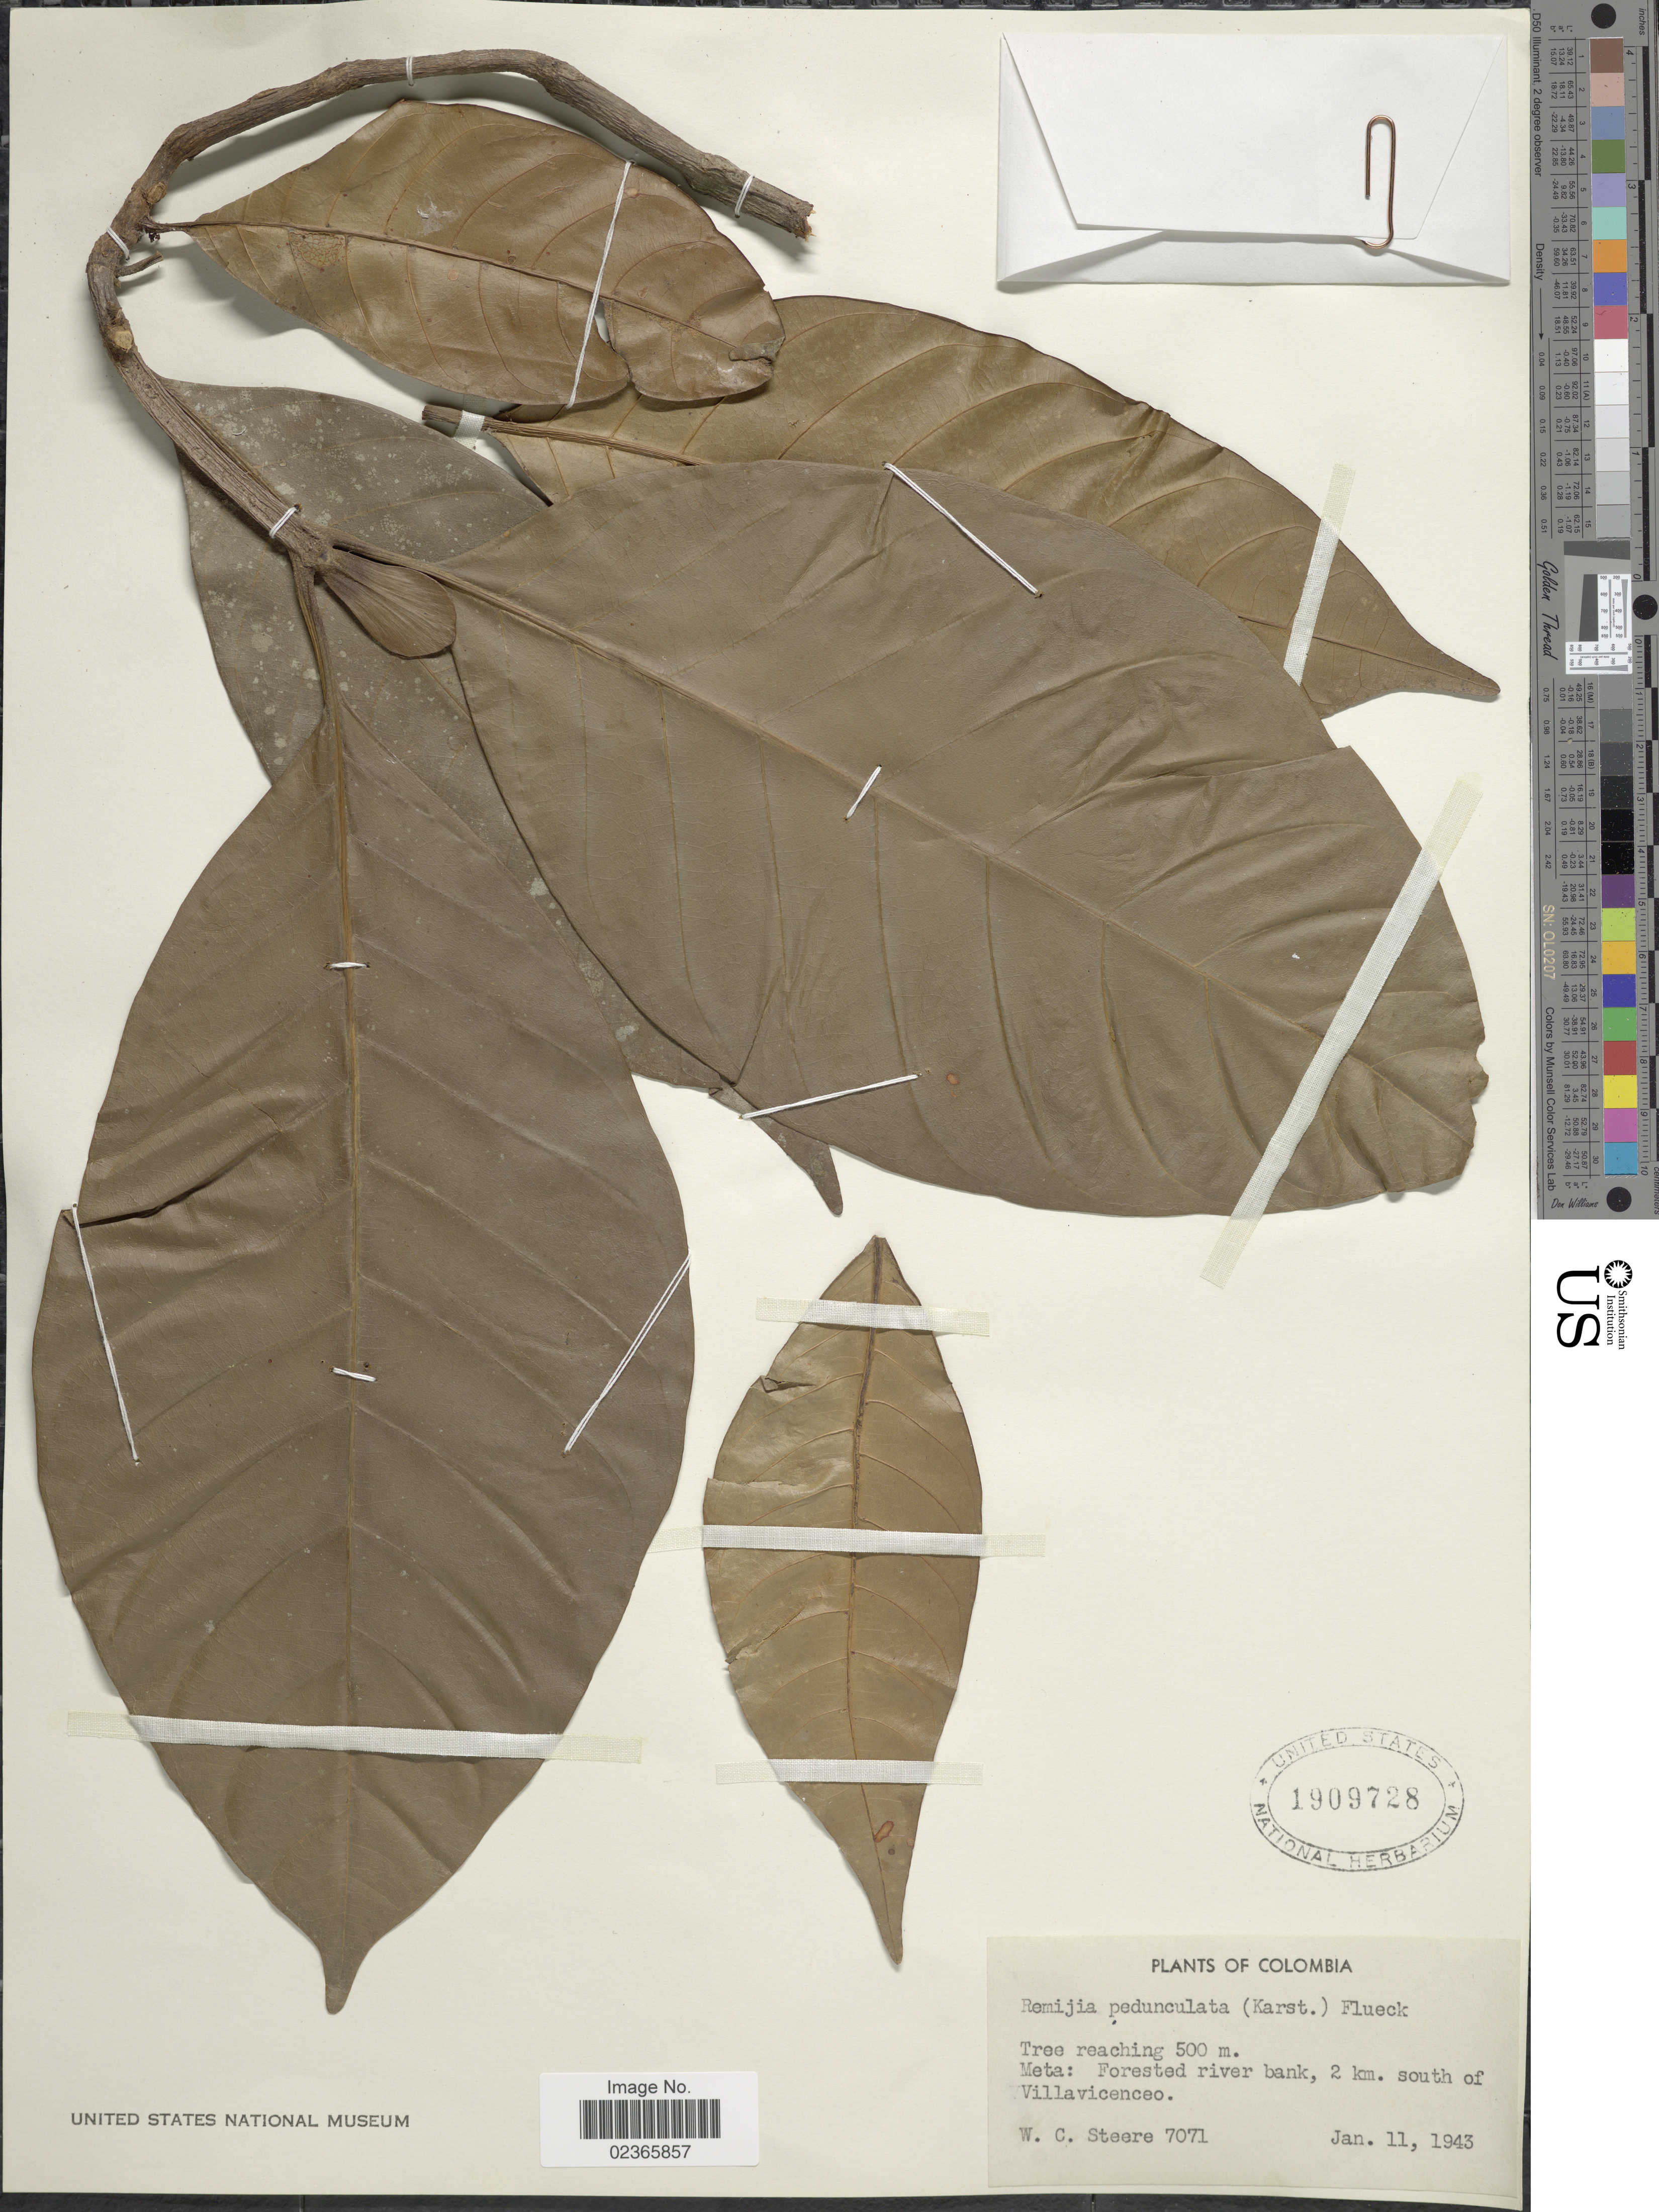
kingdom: Plantae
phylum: Tracheophyta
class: Magnoliopsida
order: Gentianales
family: Rubiaceae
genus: Remijia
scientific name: Remijia pedunculata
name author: (H. Karst.) Fluck.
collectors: W. C. Steere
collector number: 7071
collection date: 1943-01-11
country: Colombia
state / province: Meta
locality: Forested river bank, 2 km. south of Villavicenceo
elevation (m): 500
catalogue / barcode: US 1909728